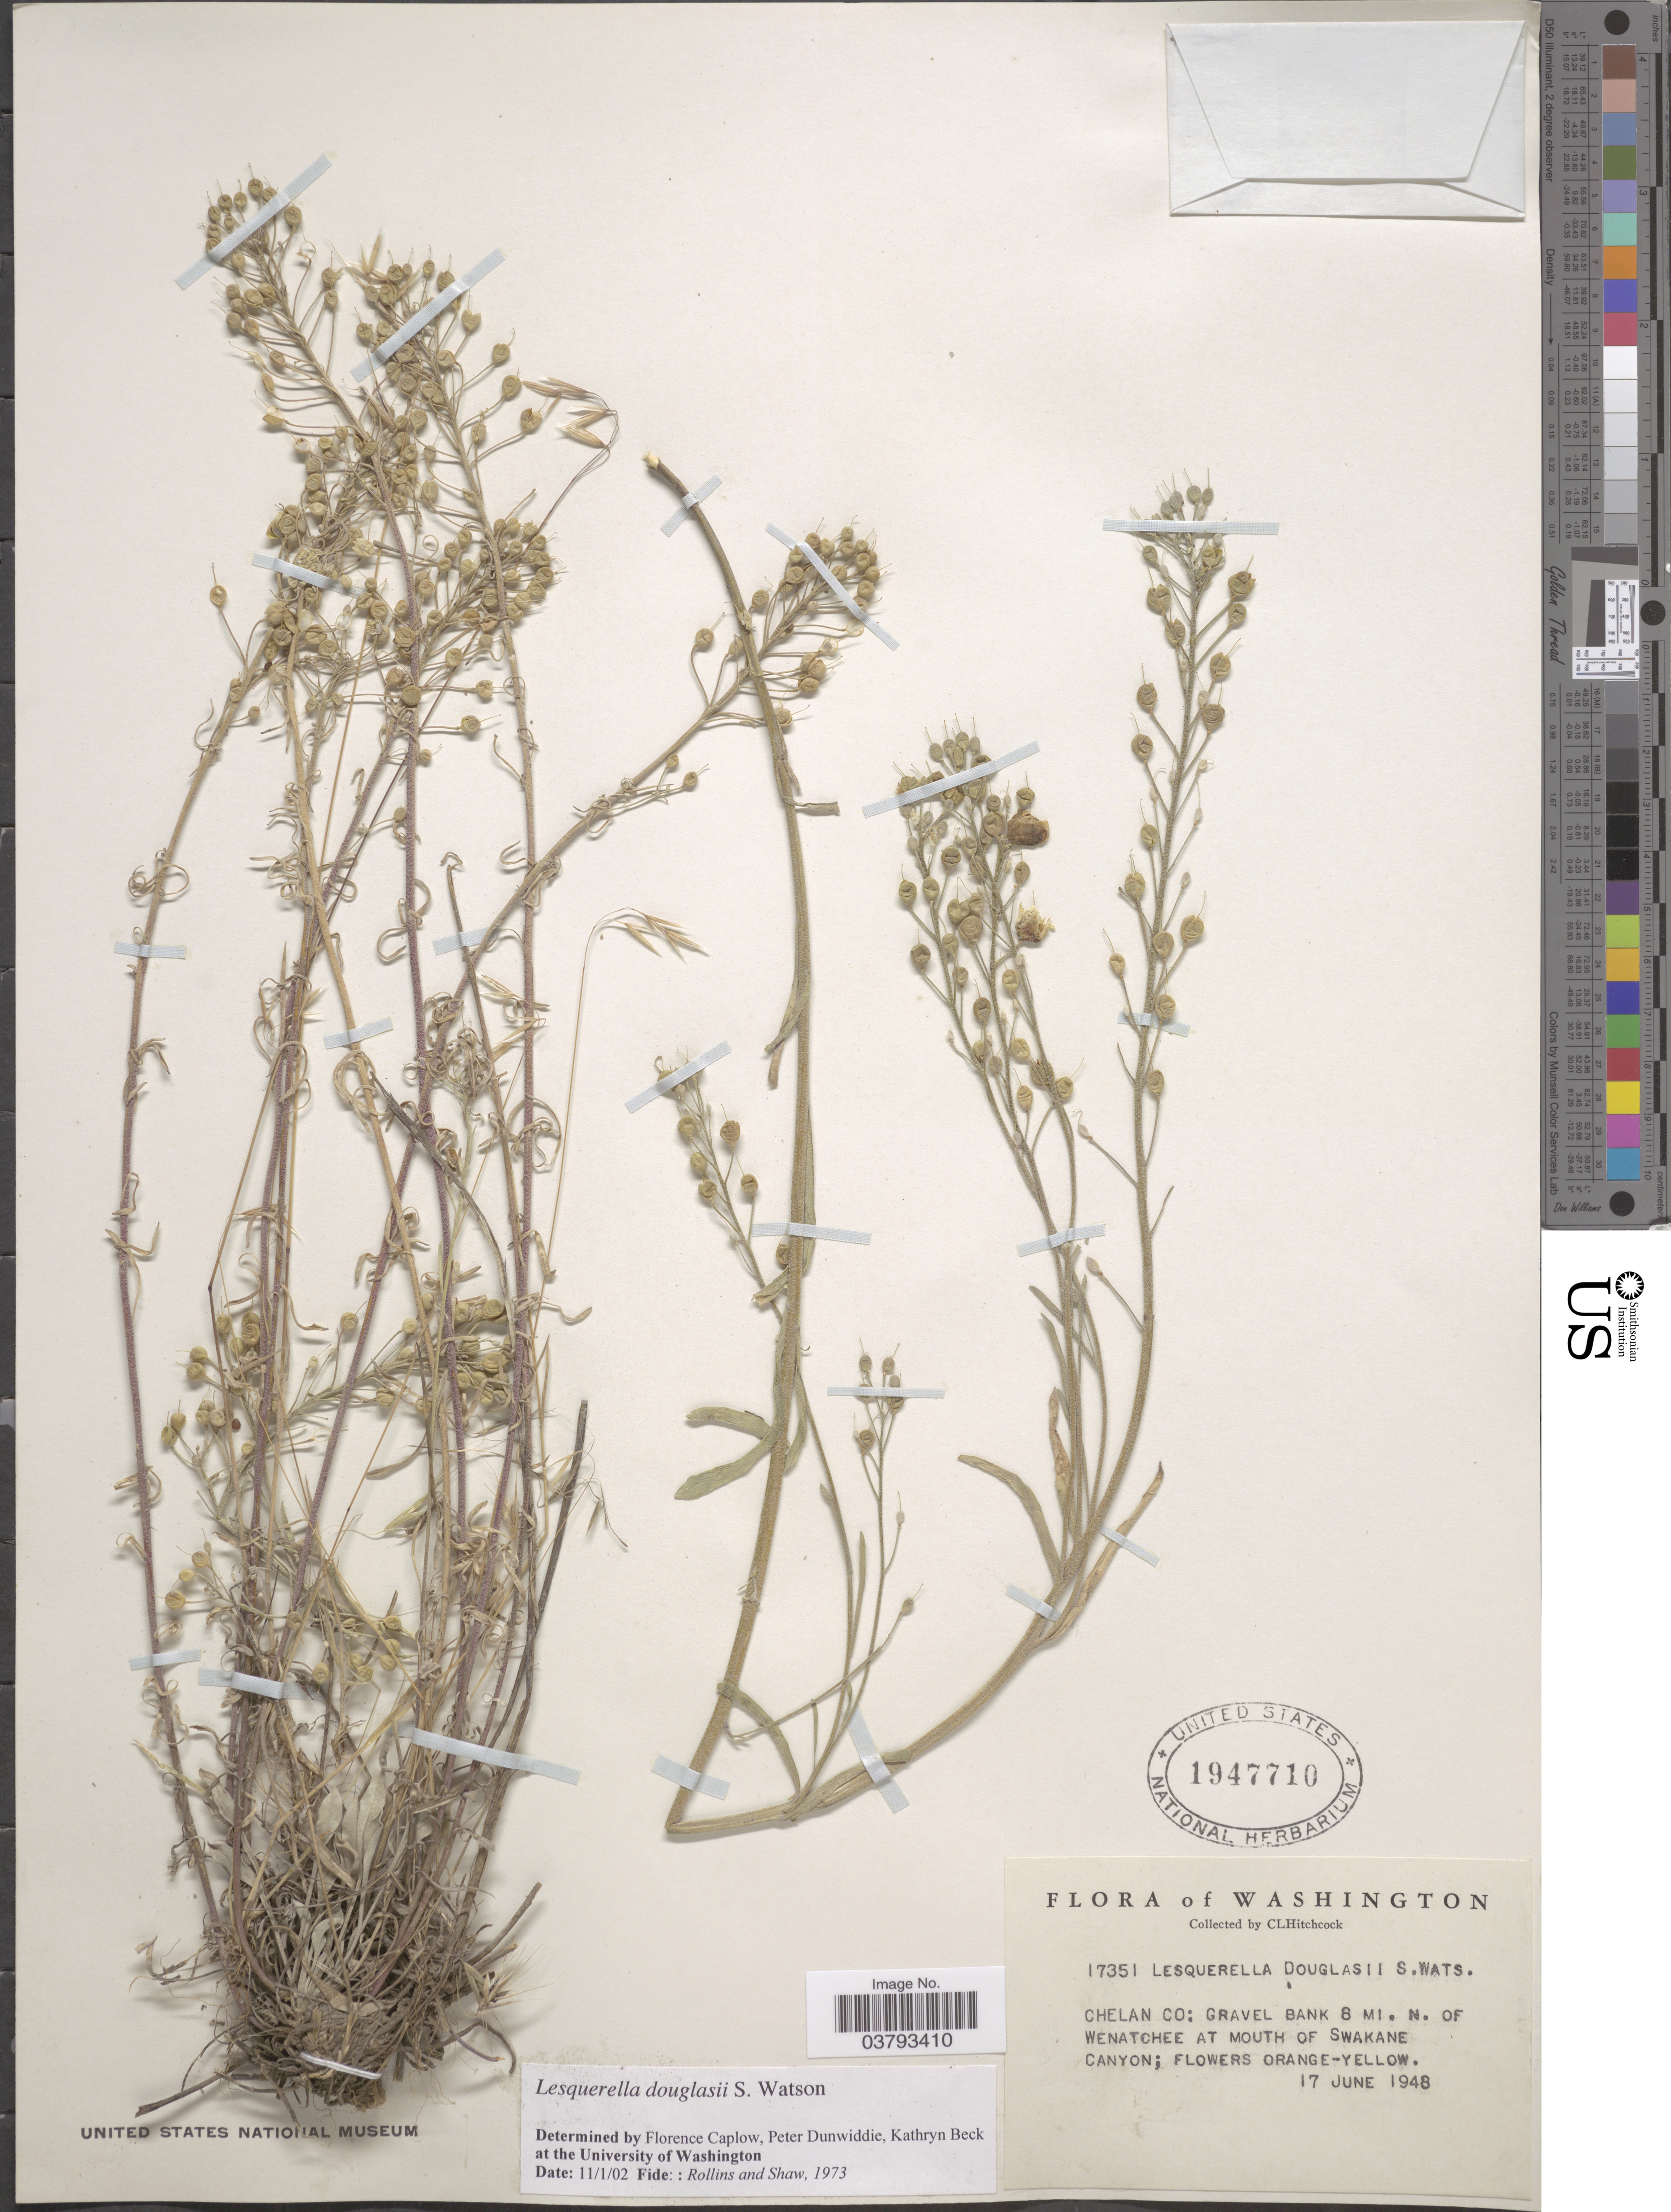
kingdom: Plantae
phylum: Tracheophyta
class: Magnoliopsida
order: Brassicales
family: Brassicaceae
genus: Lesquerella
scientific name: Lesquerella douglasii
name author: S. Watson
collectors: C. L. Hitchcock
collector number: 17351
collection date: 1948-06-17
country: United States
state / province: Washington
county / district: Chelan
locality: Chelan Co.: Gravel bank 8 mi. N. of Wenatchee at Mouth of Swakane Canyon.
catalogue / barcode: US 1947710